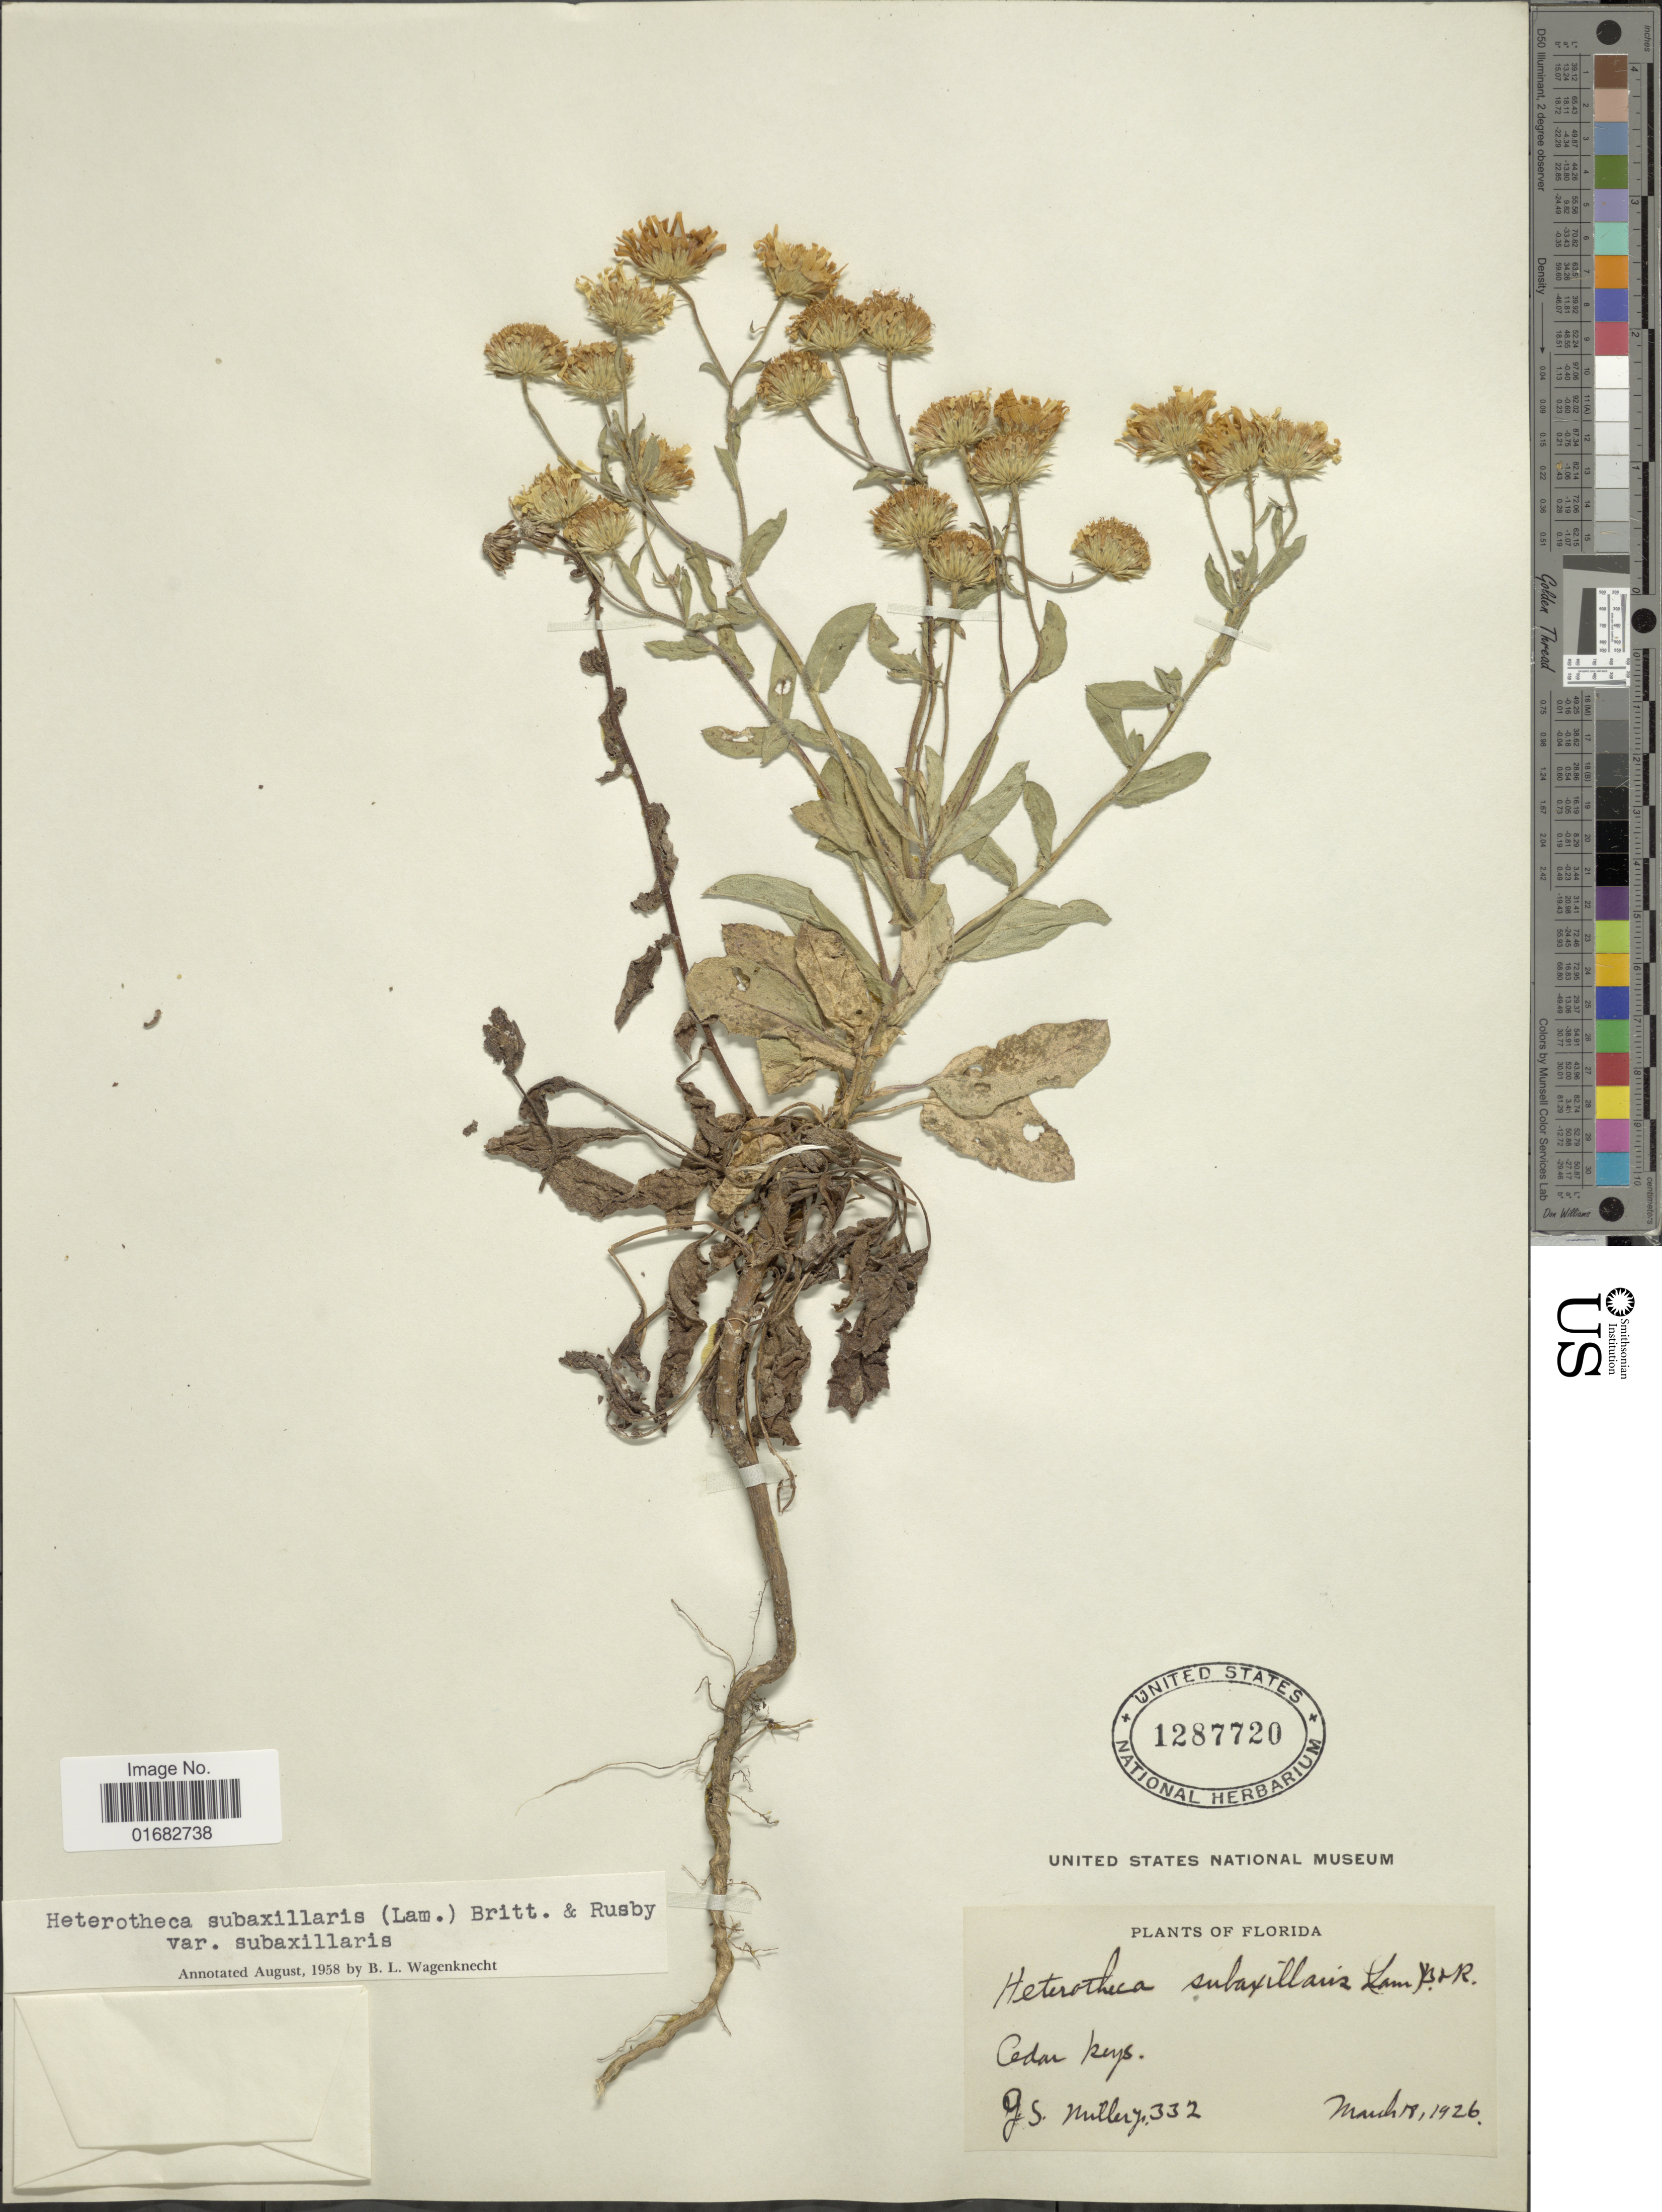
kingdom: Plantae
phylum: Tracheophyta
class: Magnoliopsida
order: Asterales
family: Asteraceae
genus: Heterotheca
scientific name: Heterotheca subaxillaris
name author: (Lam.) Britton & Rusby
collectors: G. S. Miller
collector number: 332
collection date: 1926-03-18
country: United States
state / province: Florida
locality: Cedar Keys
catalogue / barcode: US 1287720